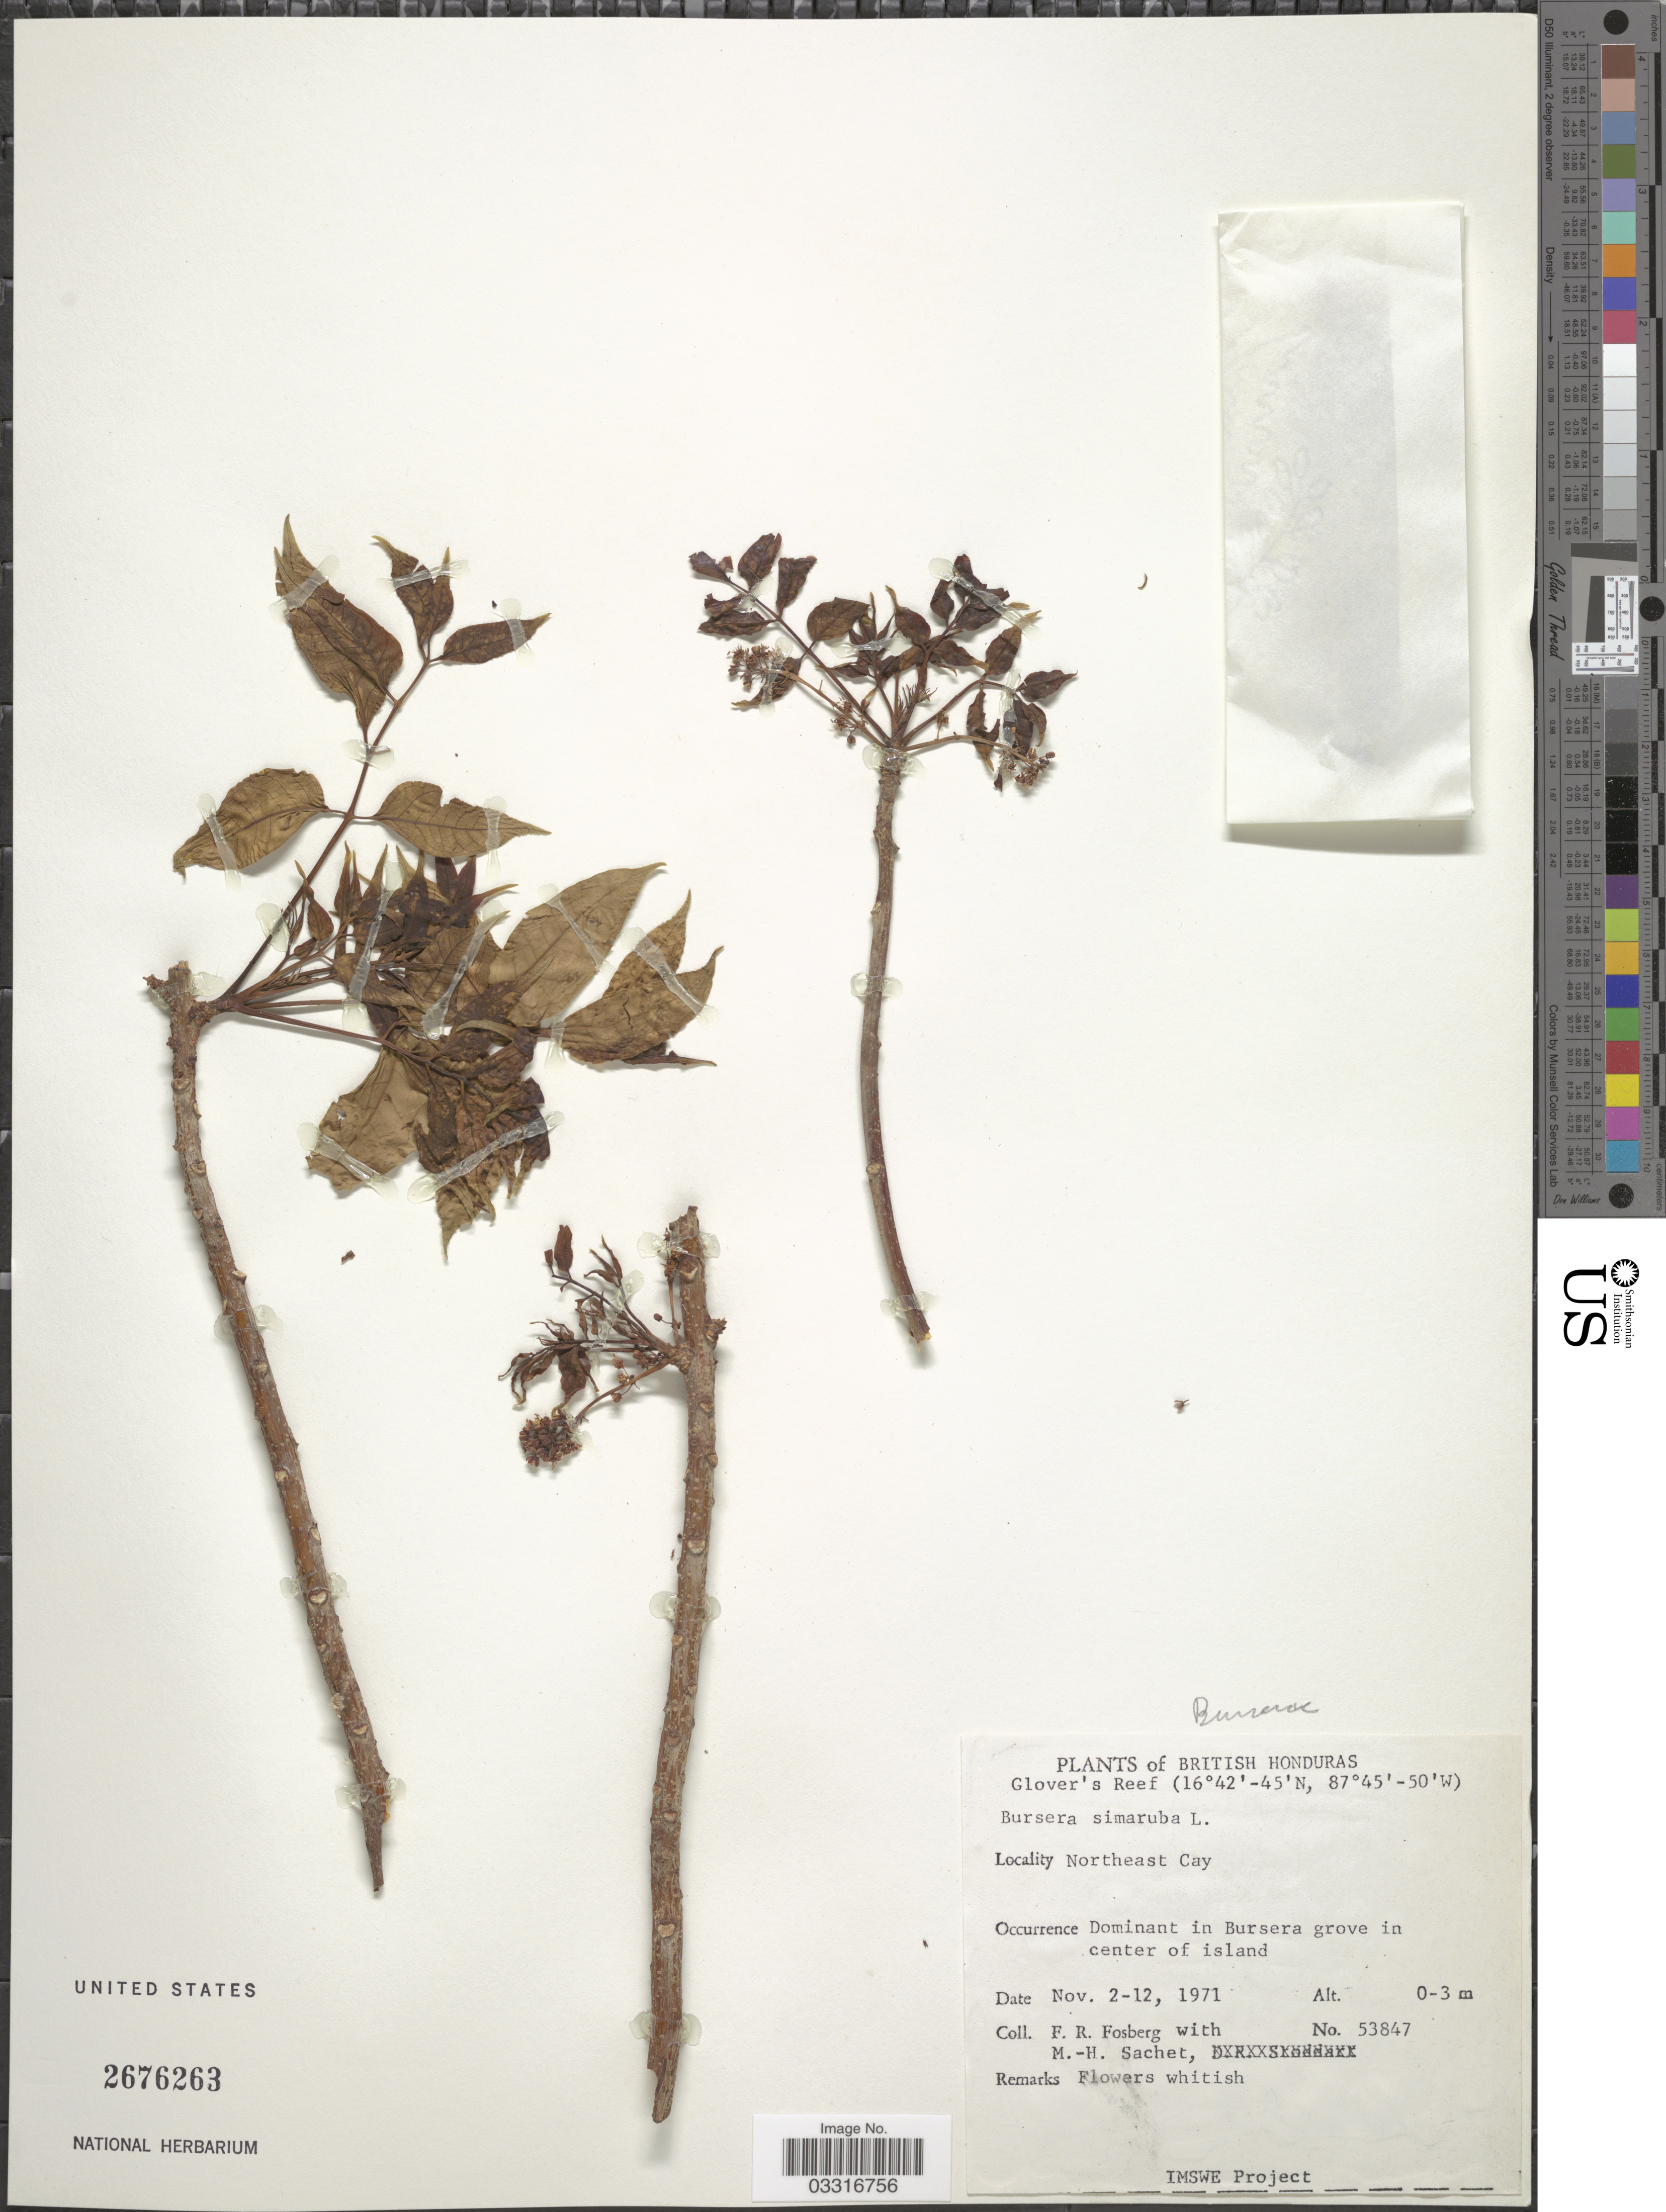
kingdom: Plantae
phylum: Tracheophyta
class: Magnoliopsida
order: Sapindales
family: Burseraceae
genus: Bursera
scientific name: Bursera simaruba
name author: (L.) Sarg.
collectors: F. R. Fosberg & M.-H. Sachet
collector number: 53847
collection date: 1971-11-02/1971-11-12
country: Belize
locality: British Honduras, Glover's Reef, Northeast Cay.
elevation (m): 0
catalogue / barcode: US 2676263